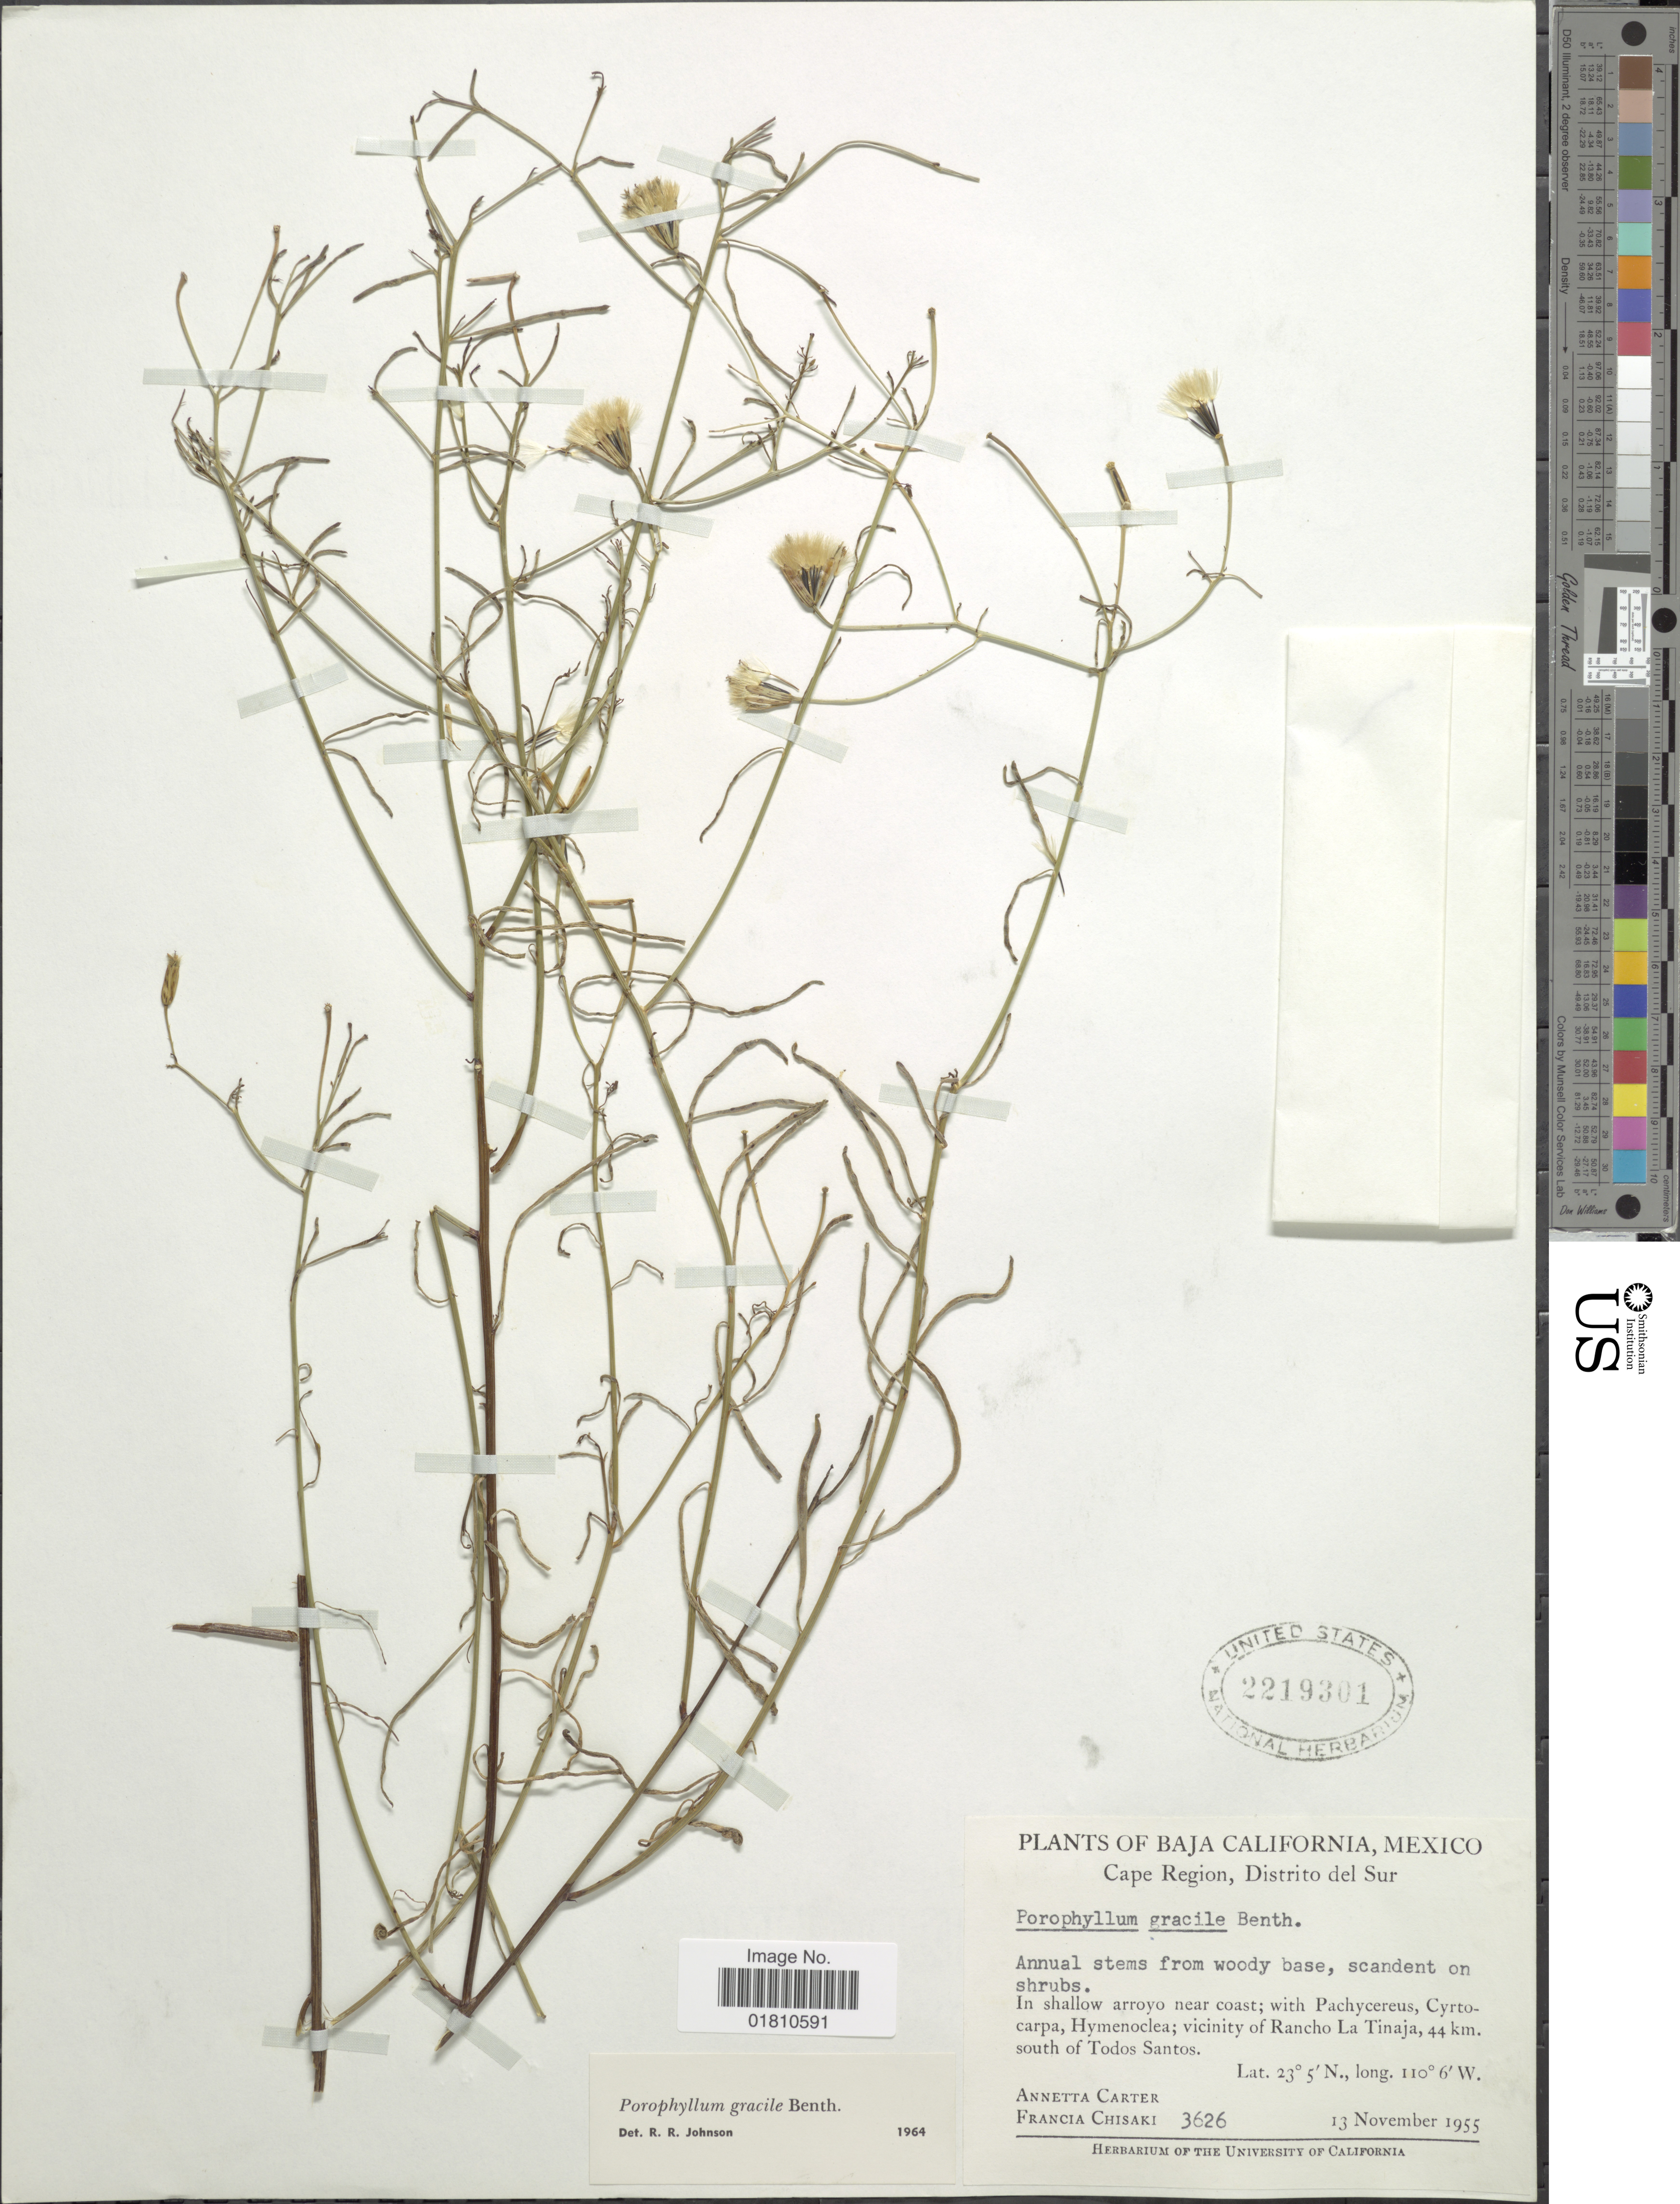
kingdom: Plantae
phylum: Tracheophyta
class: Magnoliopsida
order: Asterales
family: Asteraceae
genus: Porophyllum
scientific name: Porophyllum gracile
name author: Benth.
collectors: A. Carter & F. Chisaki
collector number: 3626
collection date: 1955-11-13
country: Mexico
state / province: Baja California Sur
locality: Cape Region, Distrito del Sur, in shallow arroyo near coast; viciniy of Rancho La Tinaja, 44 km. south of Todos Santos.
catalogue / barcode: US 2219301